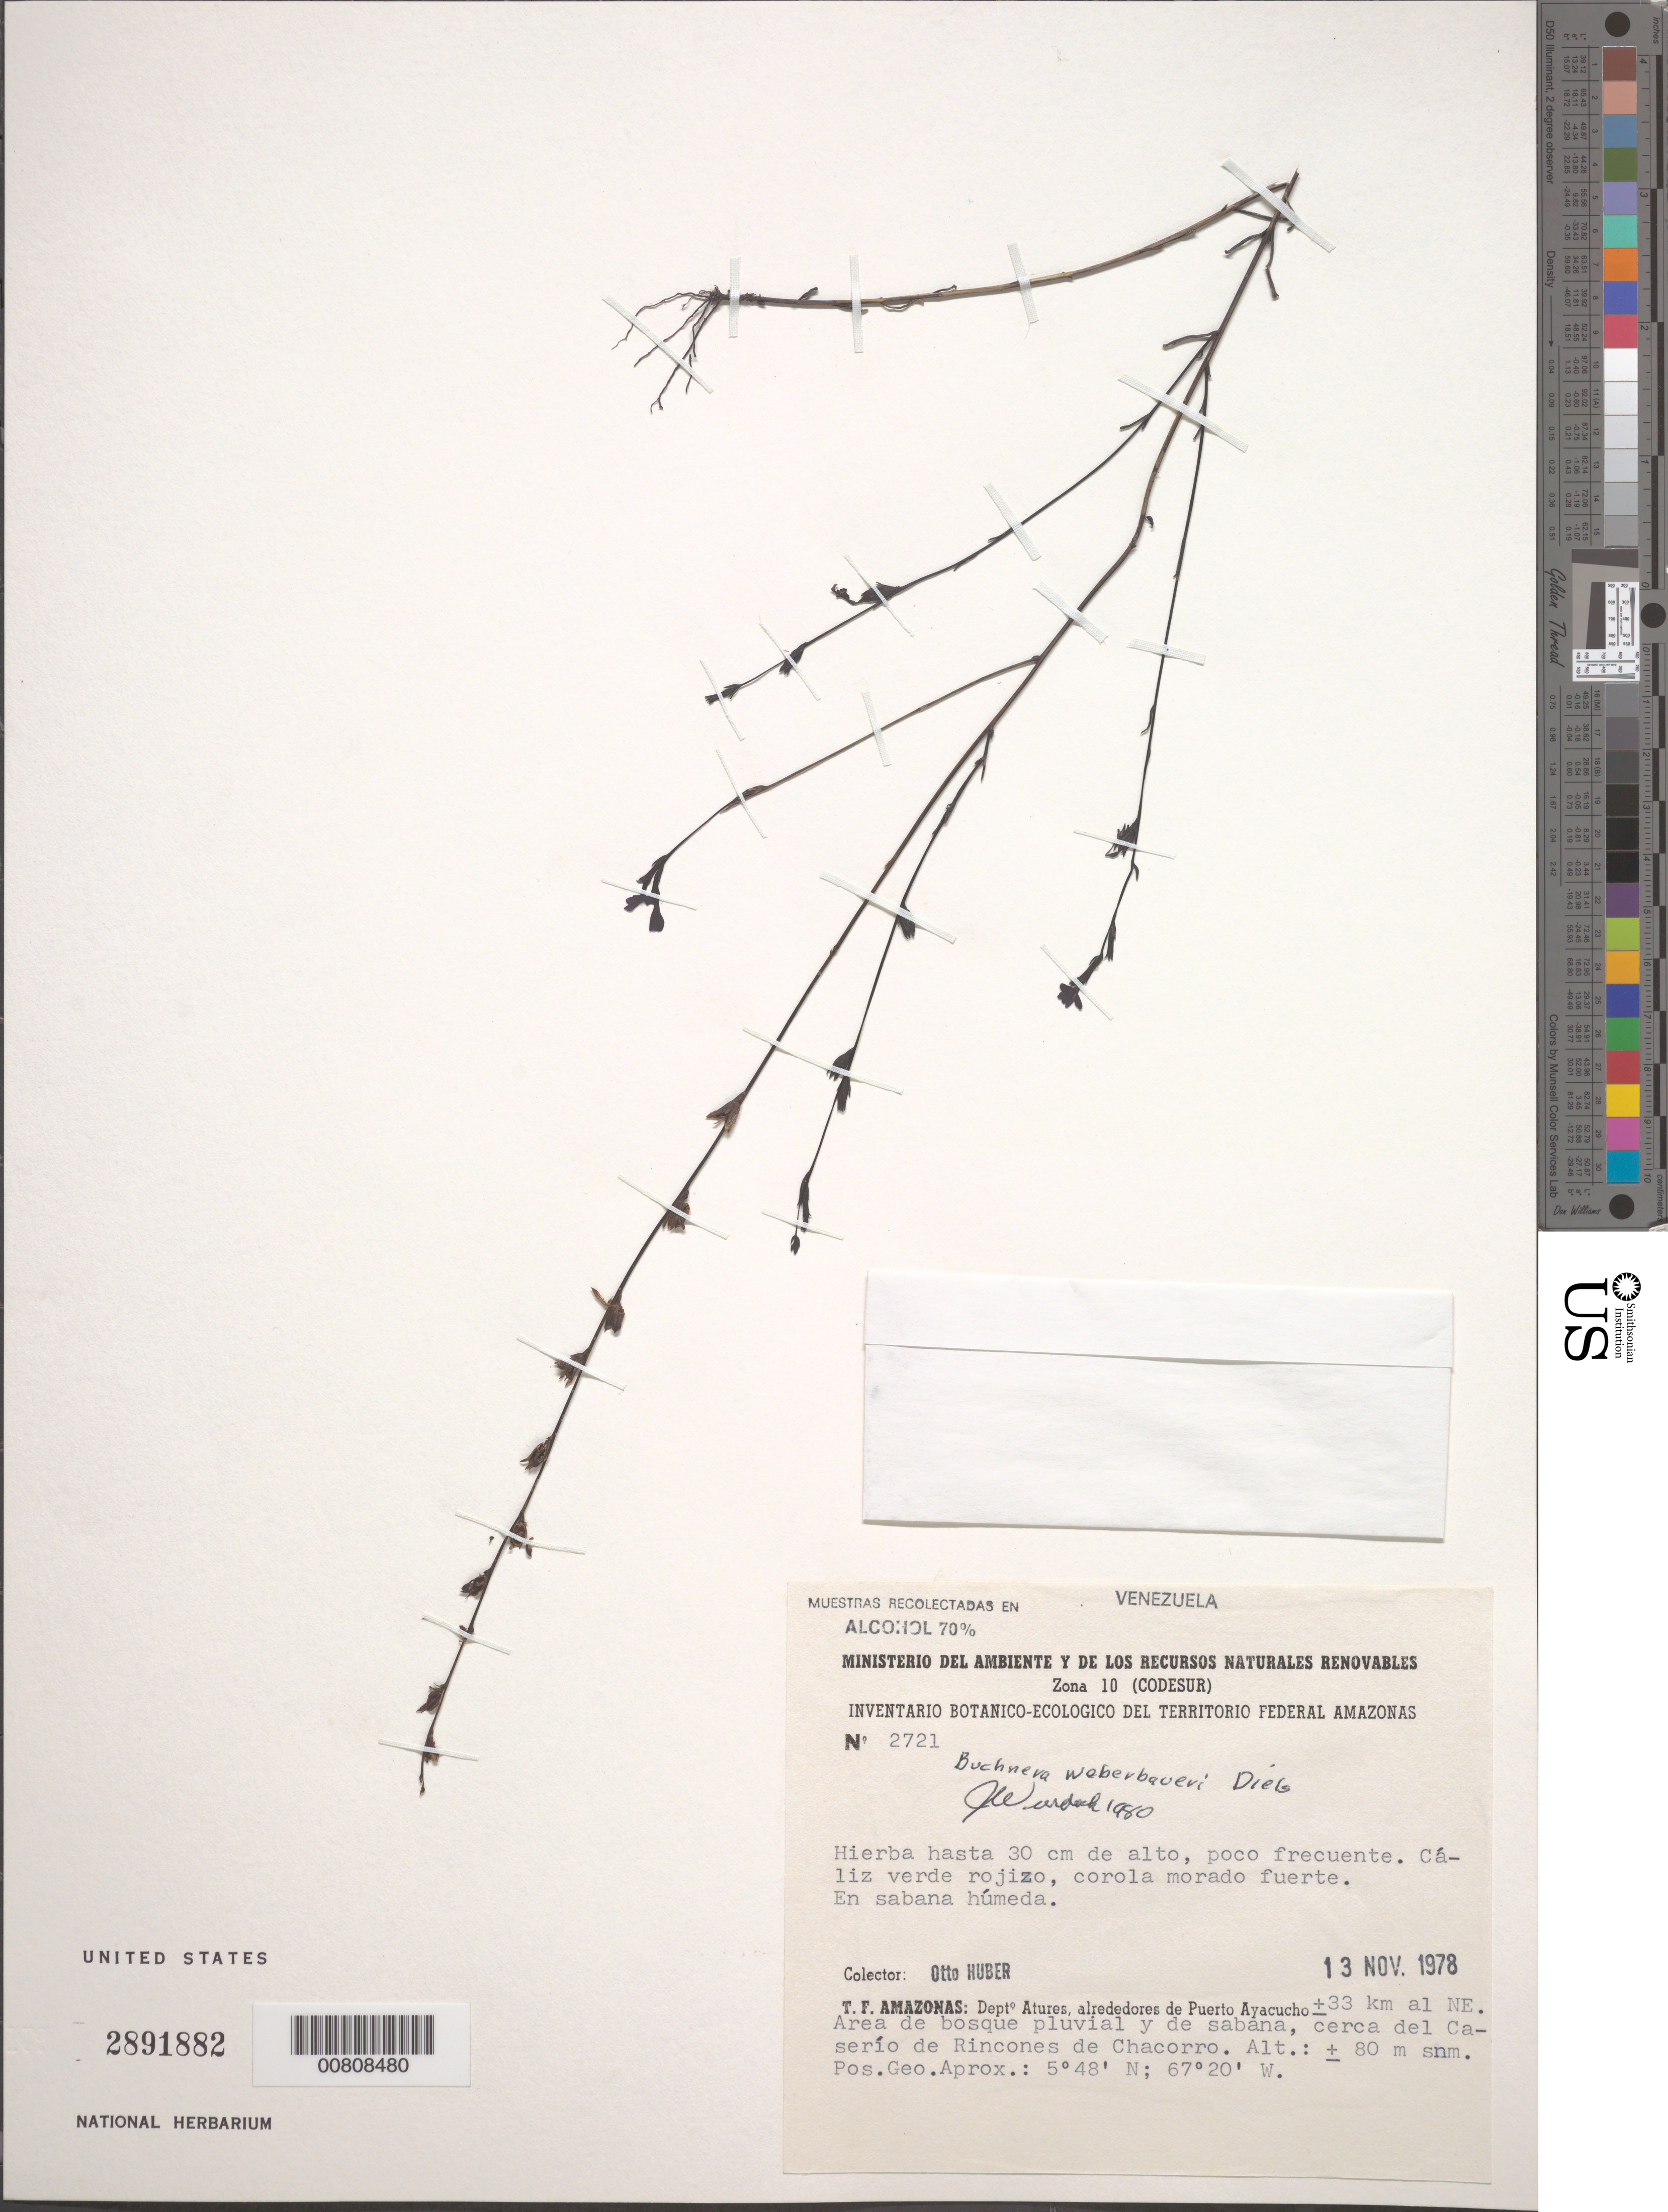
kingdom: Plantae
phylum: Tracheophyta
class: Magnoliopsida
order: Lamiales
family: Orobanchaceae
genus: Buchnera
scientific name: Buchnera weberbaueri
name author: Diels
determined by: Wurdack, John J., (US), US (UNITED STATES)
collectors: O. Huber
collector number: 2721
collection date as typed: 13-Nov-78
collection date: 1978-11-13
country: Venezuela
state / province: Amazonas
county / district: Atures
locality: Puerto Ayacucho, 33 km NE of; near Caserío de Rincones de Chacorro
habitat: Sabana húmeda.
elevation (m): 80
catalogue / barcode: US 2891882